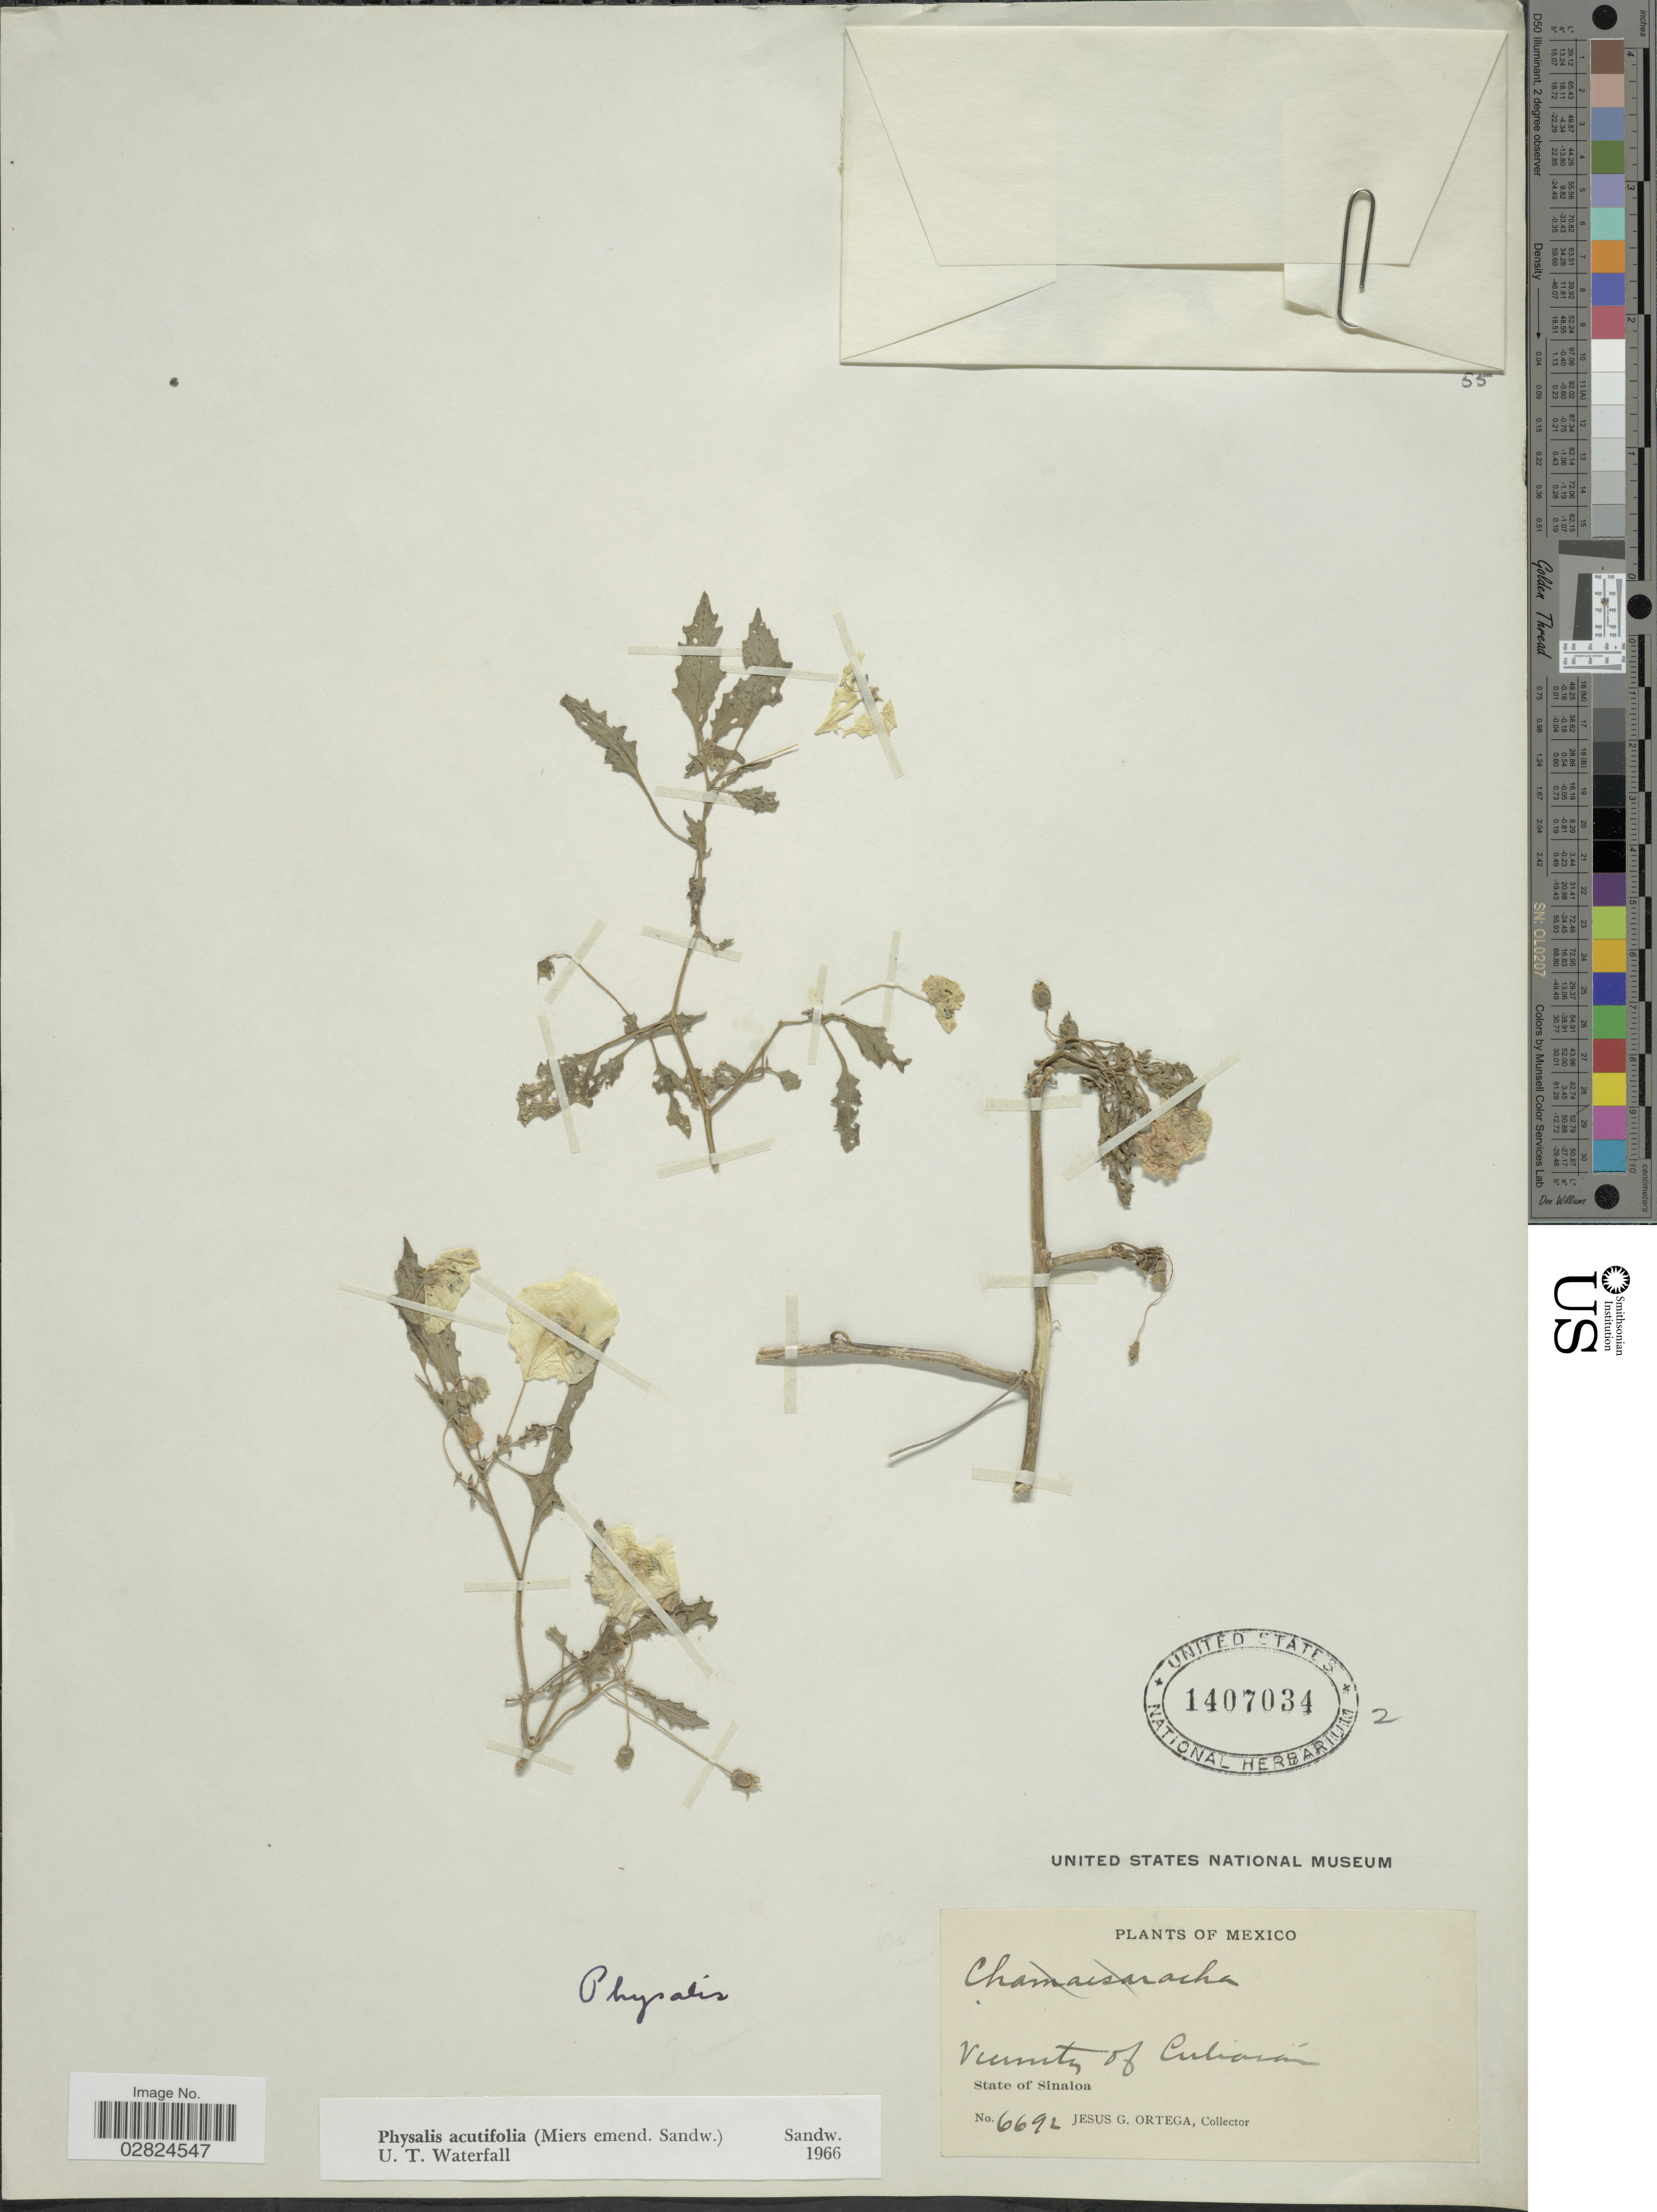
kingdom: Plantae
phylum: Tracheophyta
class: Magnoliopsida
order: Solanales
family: Solanaceae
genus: Physalis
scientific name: Physalis acutifolia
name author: (Miers) Sandwith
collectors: J. Ortega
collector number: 6692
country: Mexico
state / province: Sinaloa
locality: Vicinity of Culiacán.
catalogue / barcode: US 1407034